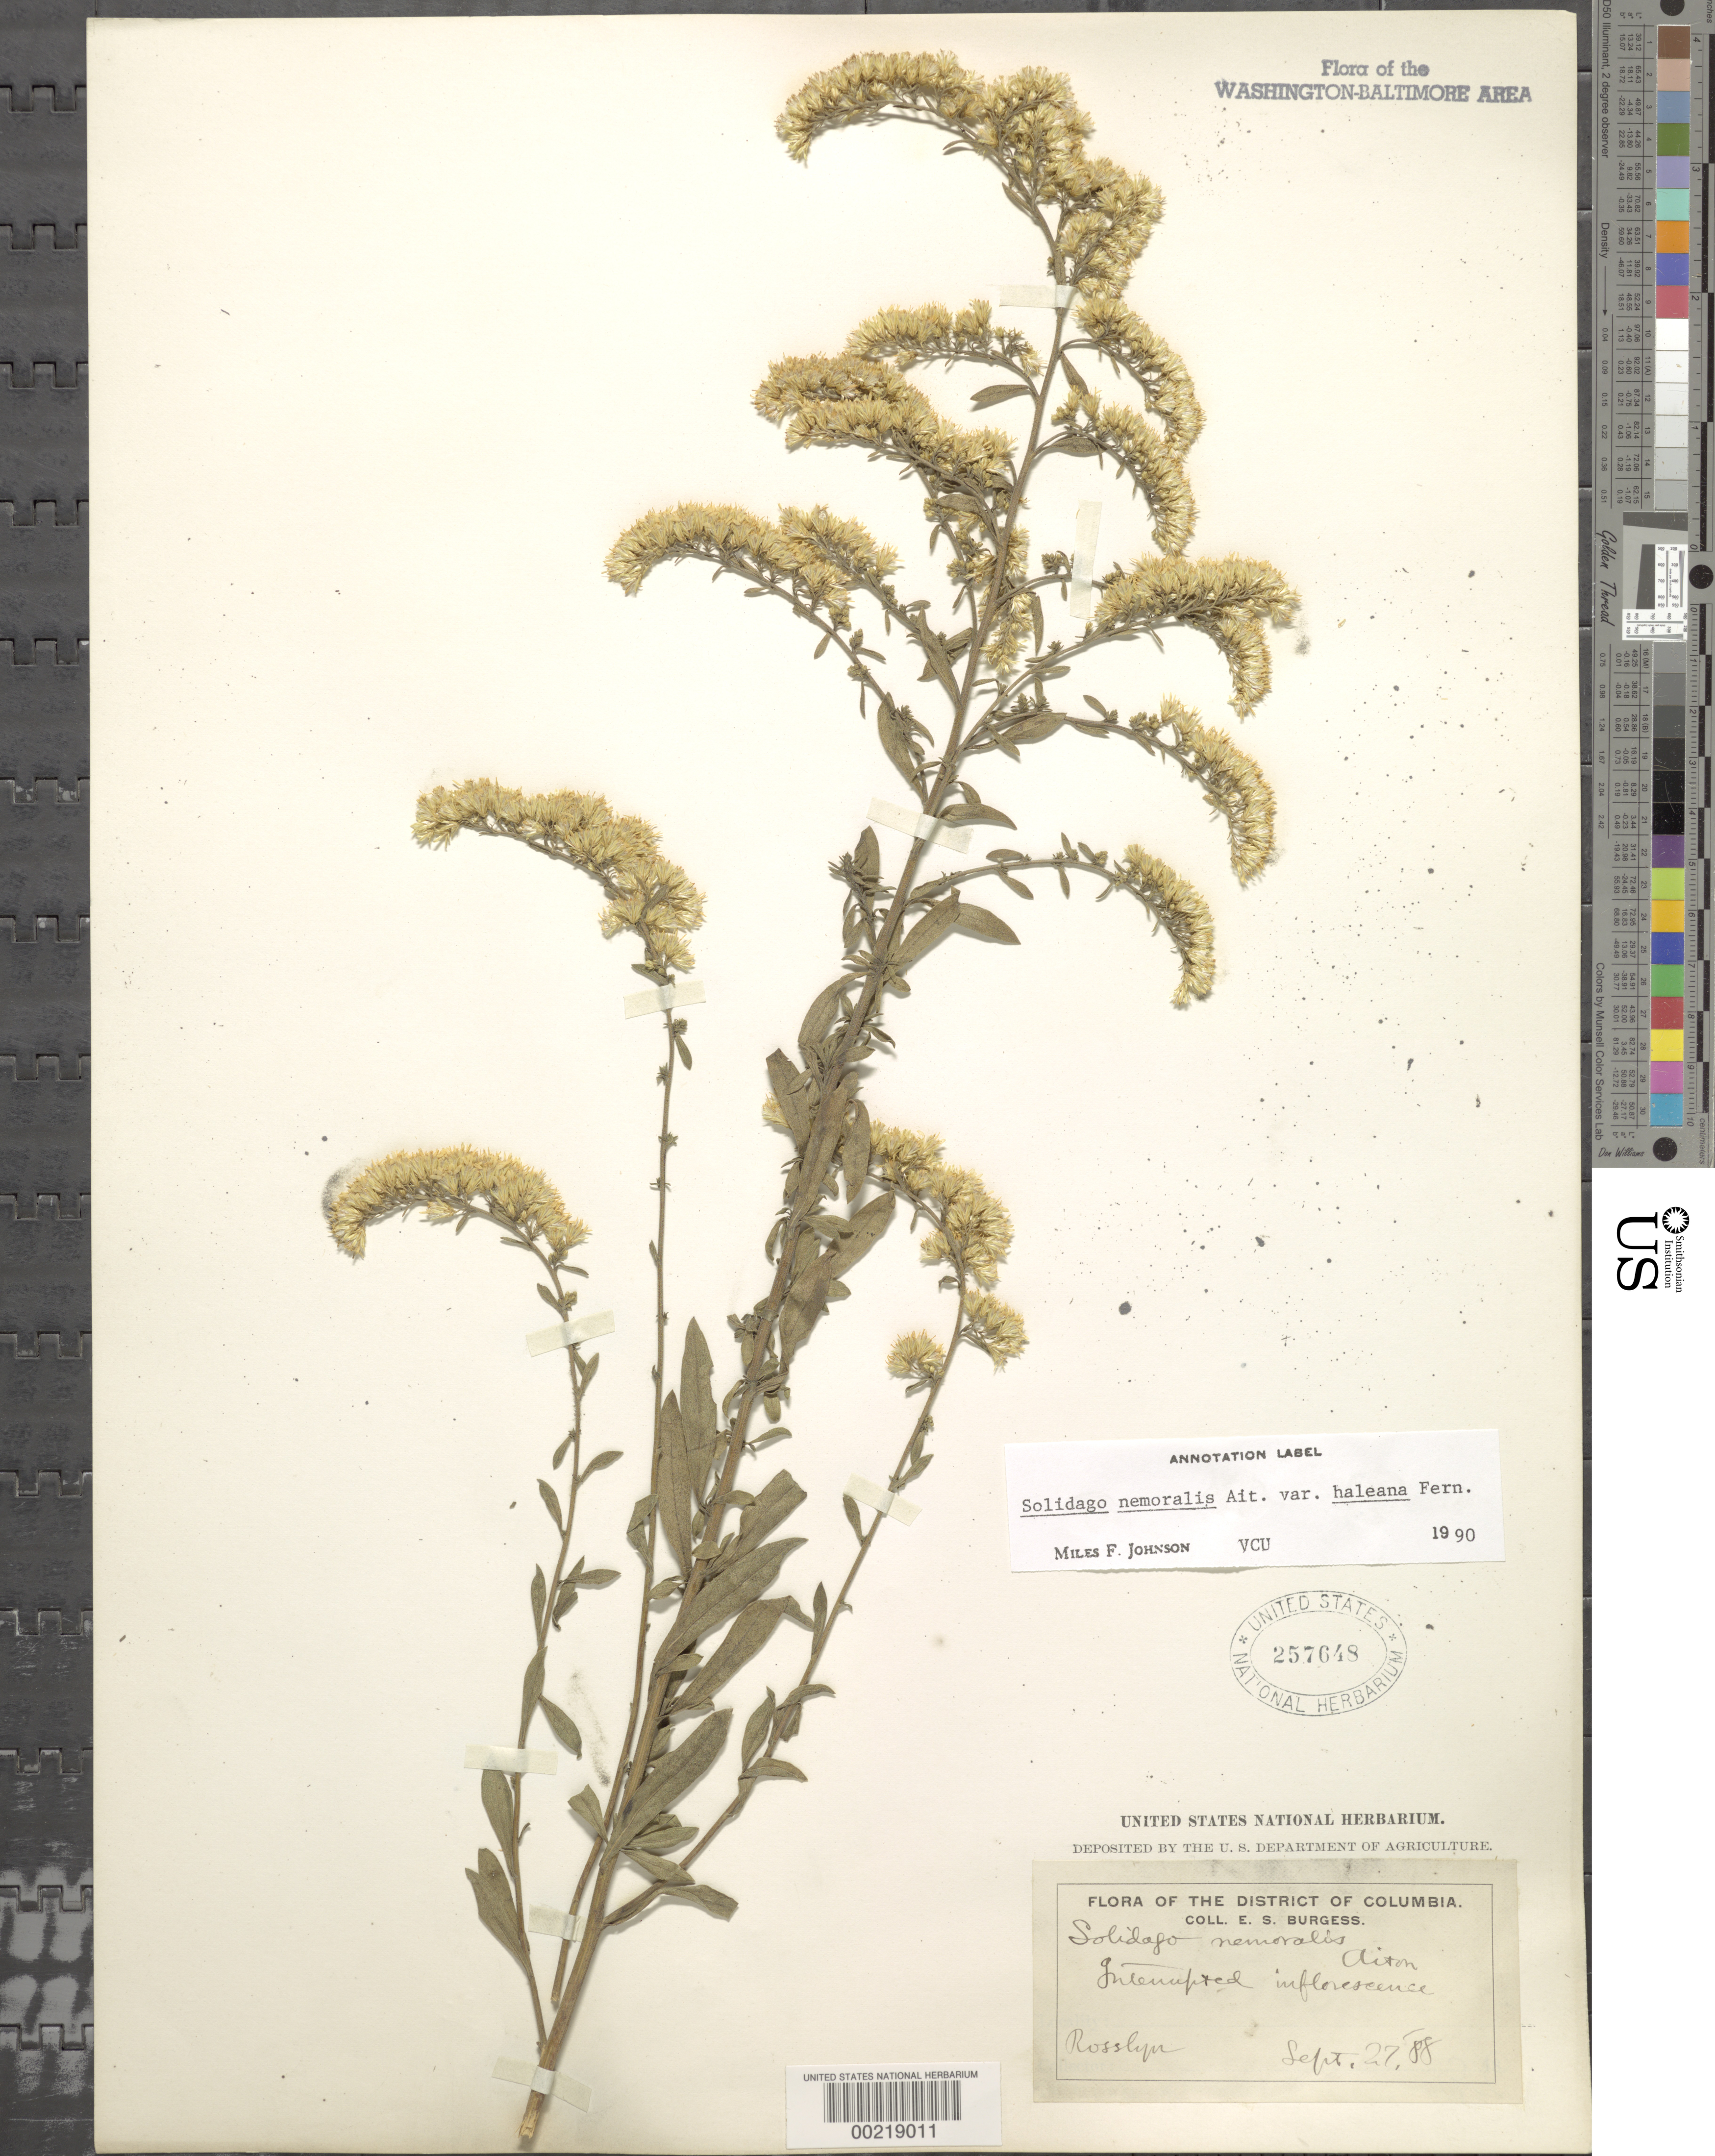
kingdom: Plantae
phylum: Tracheophyta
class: Magnoliopsida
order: Asterales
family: Asteraceae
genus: Solidago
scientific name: Solidago nemoralis var. haleana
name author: Aiton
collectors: E. Burgess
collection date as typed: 27 Sep 1888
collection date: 1888-09-27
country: United States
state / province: Virginia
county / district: Arlington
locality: Rosslyn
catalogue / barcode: US 257648